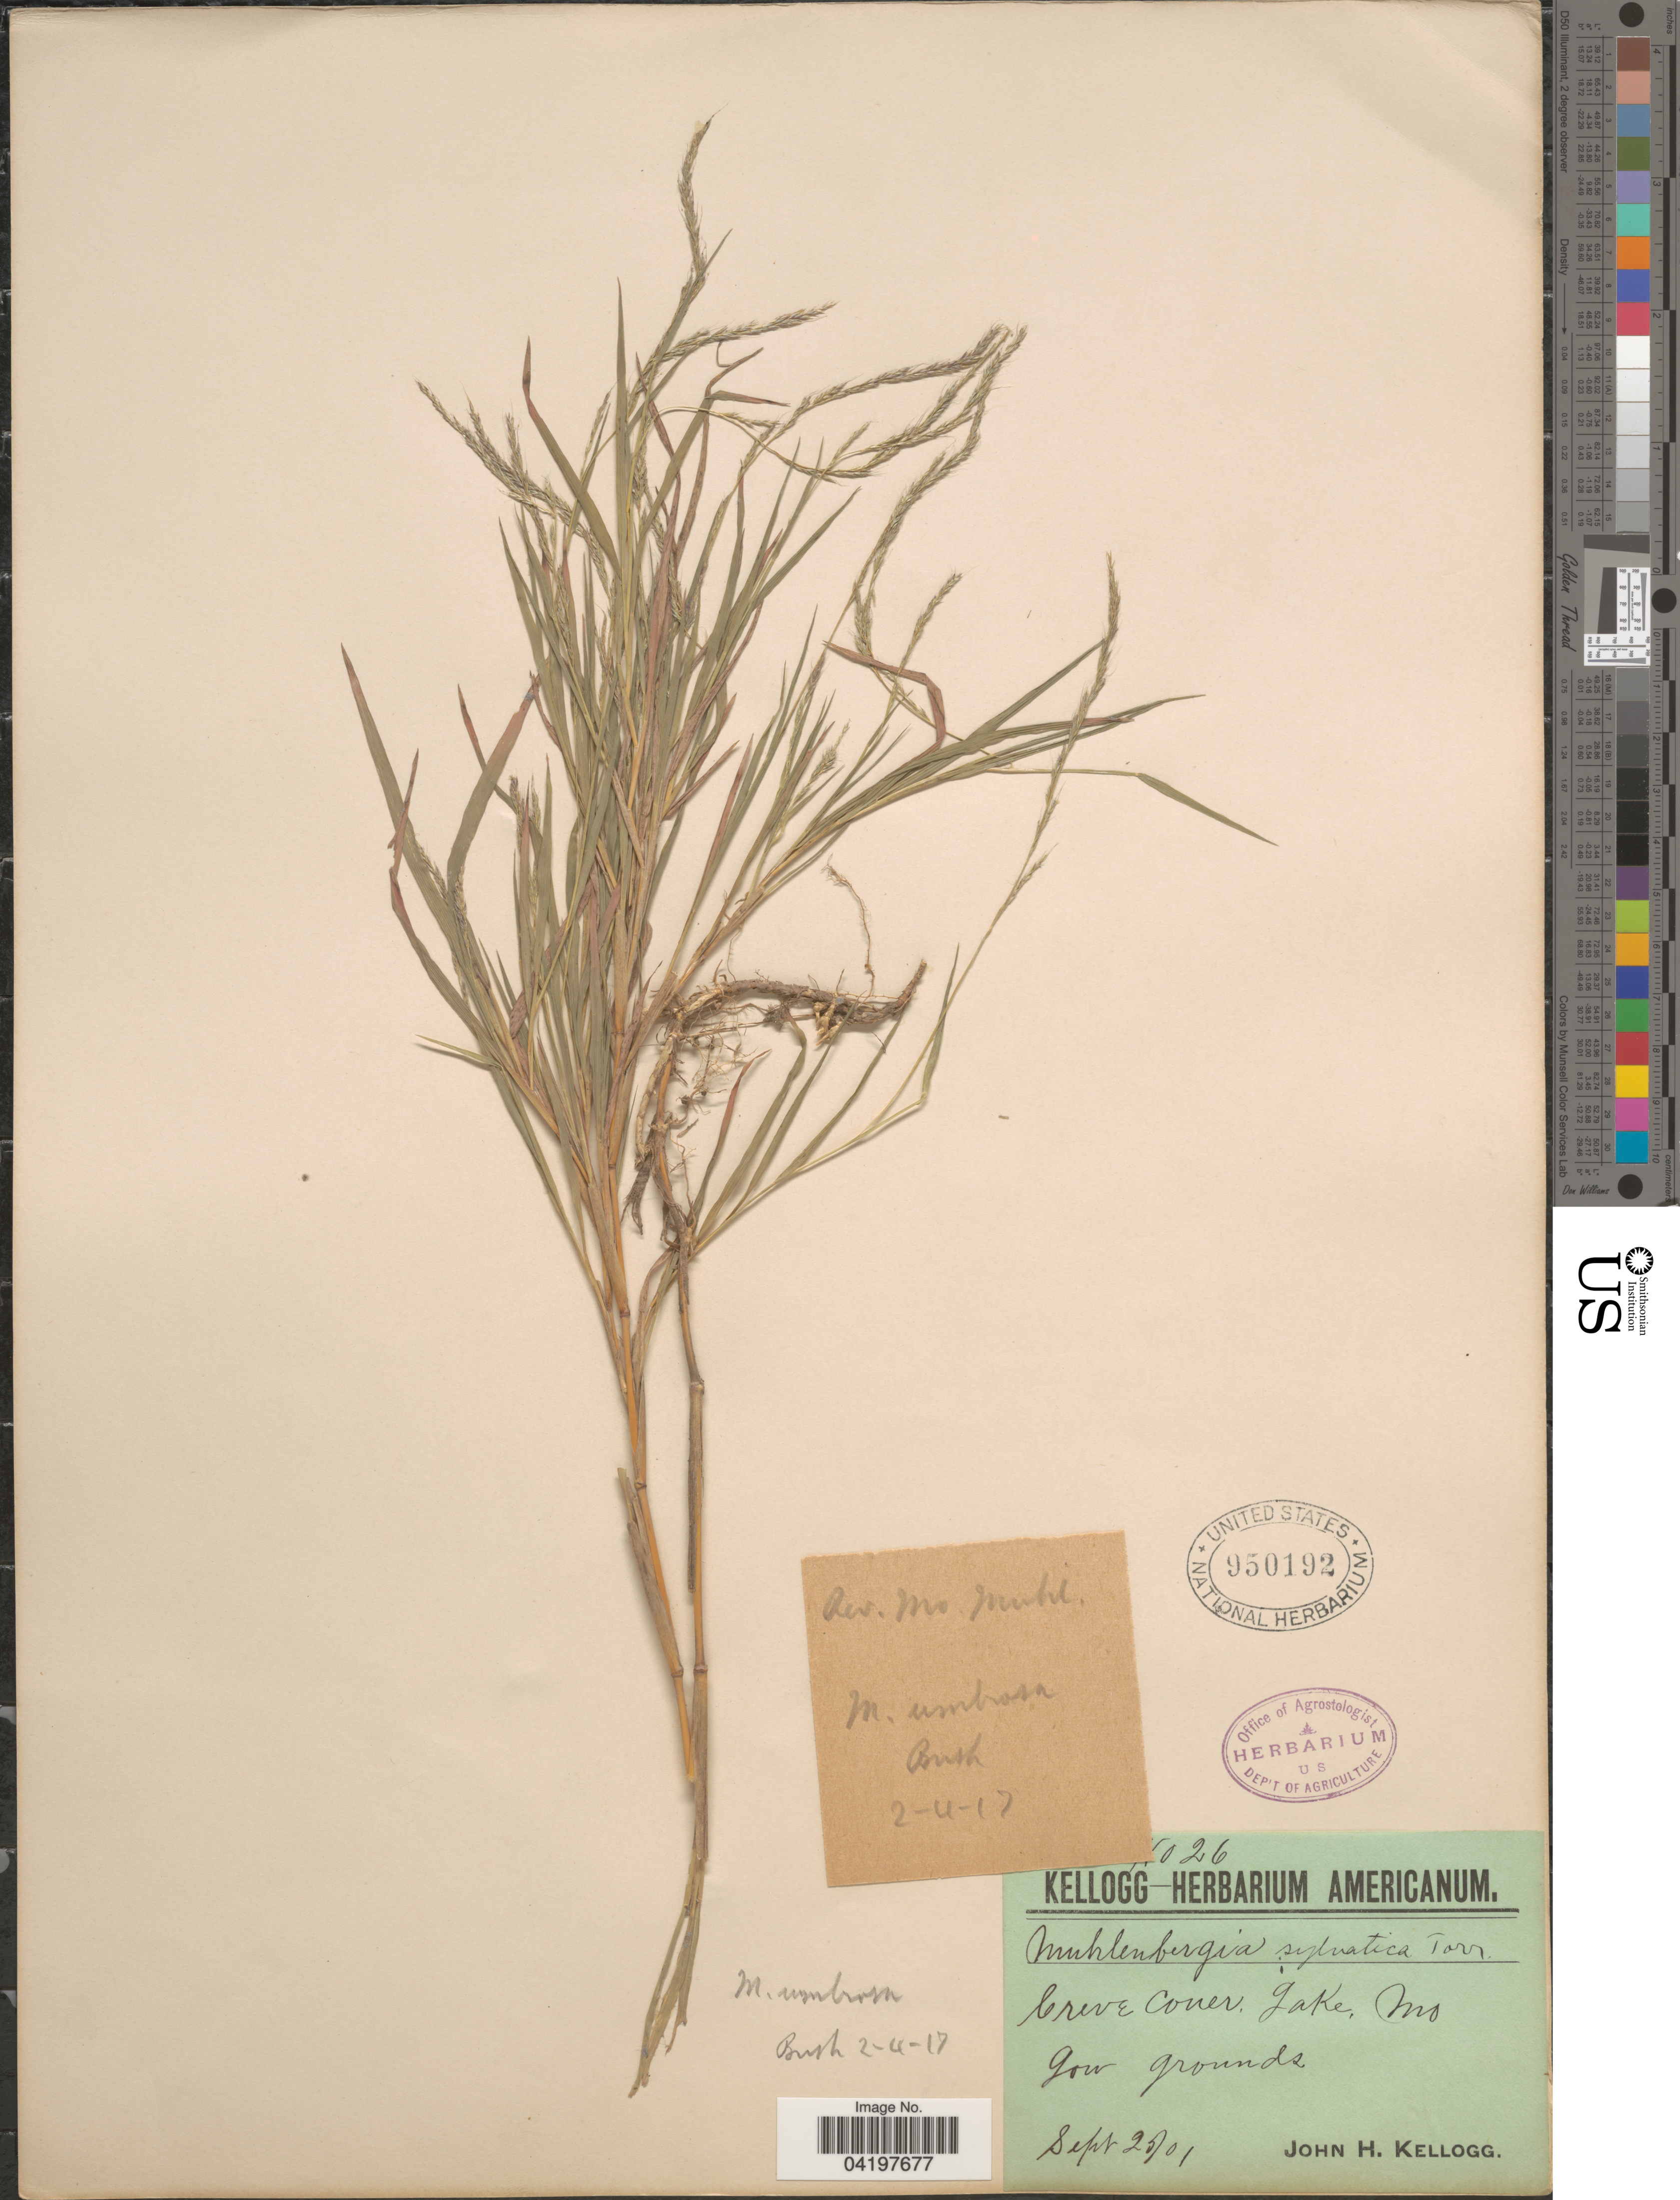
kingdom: Plantae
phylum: Tracheophyta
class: Liliopsida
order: Poales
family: Poaceae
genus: Muhlenbergia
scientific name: Muhlenbergia sylvatica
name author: (Torr.) Torr. ex A. Gray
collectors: J. H. Kellogg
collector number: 26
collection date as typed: Transcribed d/m/y: 25/9/1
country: United States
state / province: Missouri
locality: Creve Coeur Lake.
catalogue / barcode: US 950192